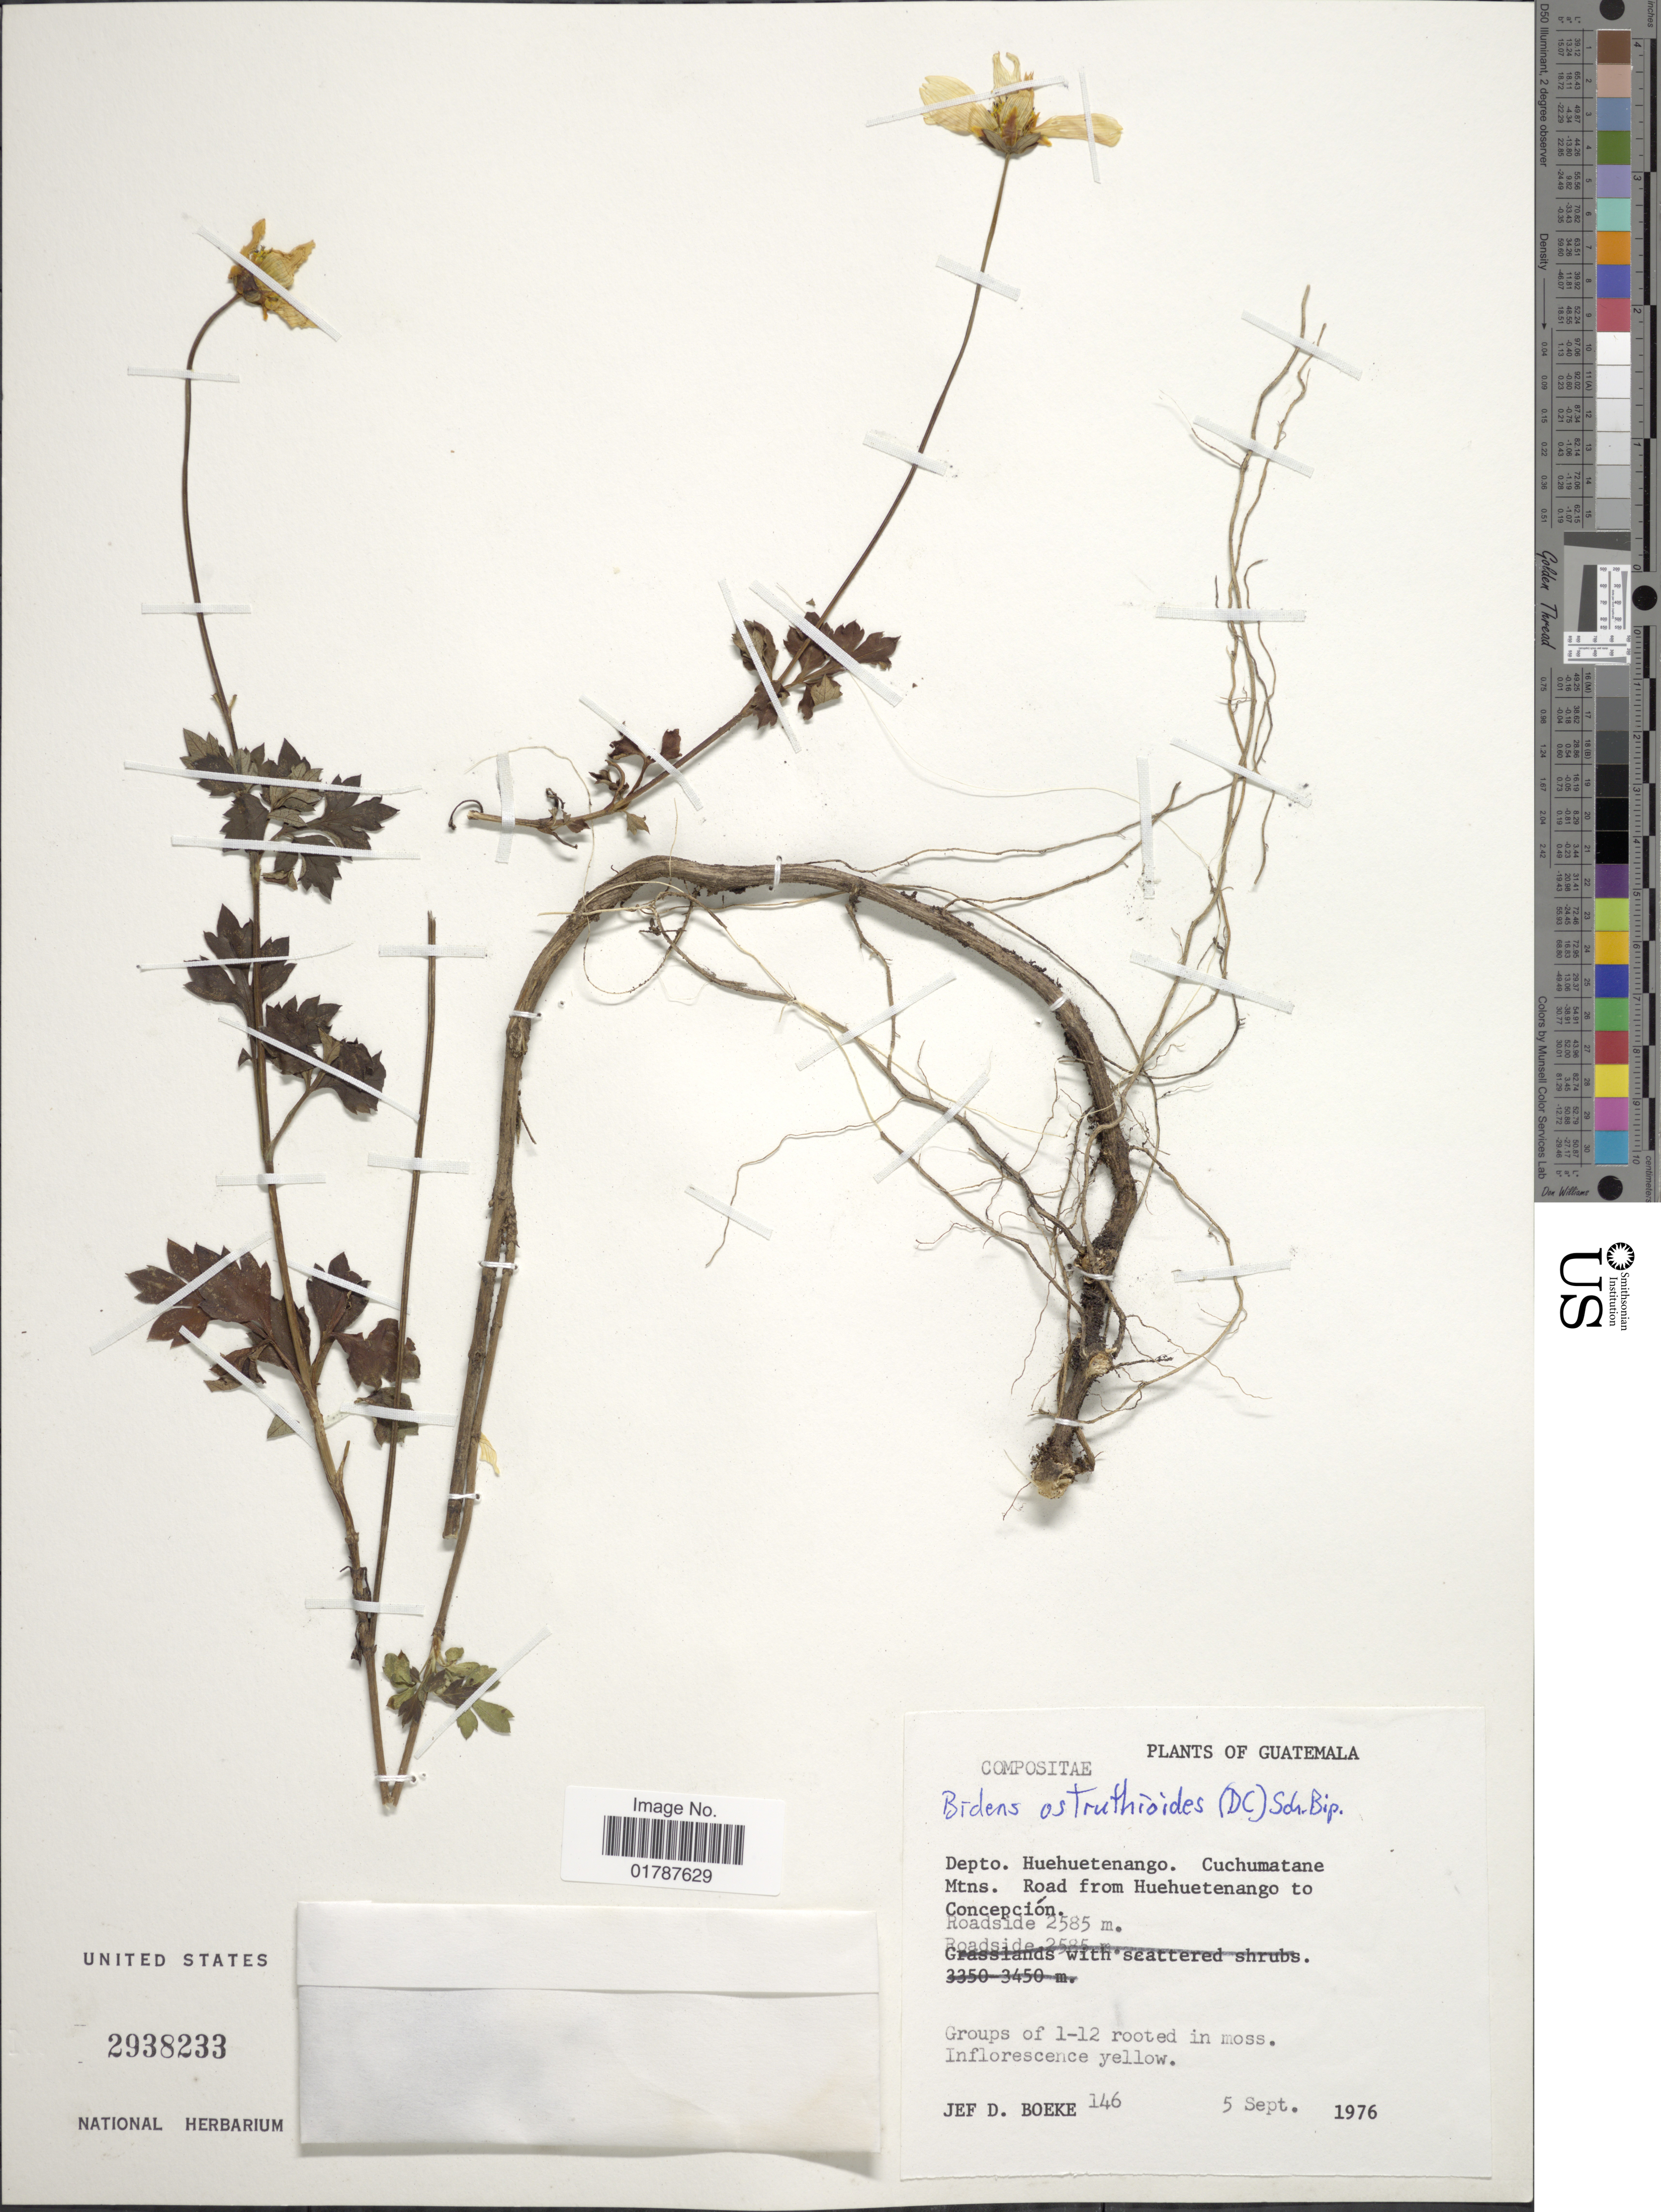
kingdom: Plantae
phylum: Tracheophyta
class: Magnoliopsida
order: Asterales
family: Asteraceae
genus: Bidens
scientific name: Bidens ostruthioides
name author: (DC.) Sch. Bip.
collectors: J. D. Boeke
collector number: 146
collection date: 1976-09-05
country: Guatemala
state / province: Huehuetenango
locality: Dept, Huehuetenango, Cuchumatane Mtns. Road from Huehuetenango to Concepcion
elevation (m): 2585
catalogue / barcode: US 2938233